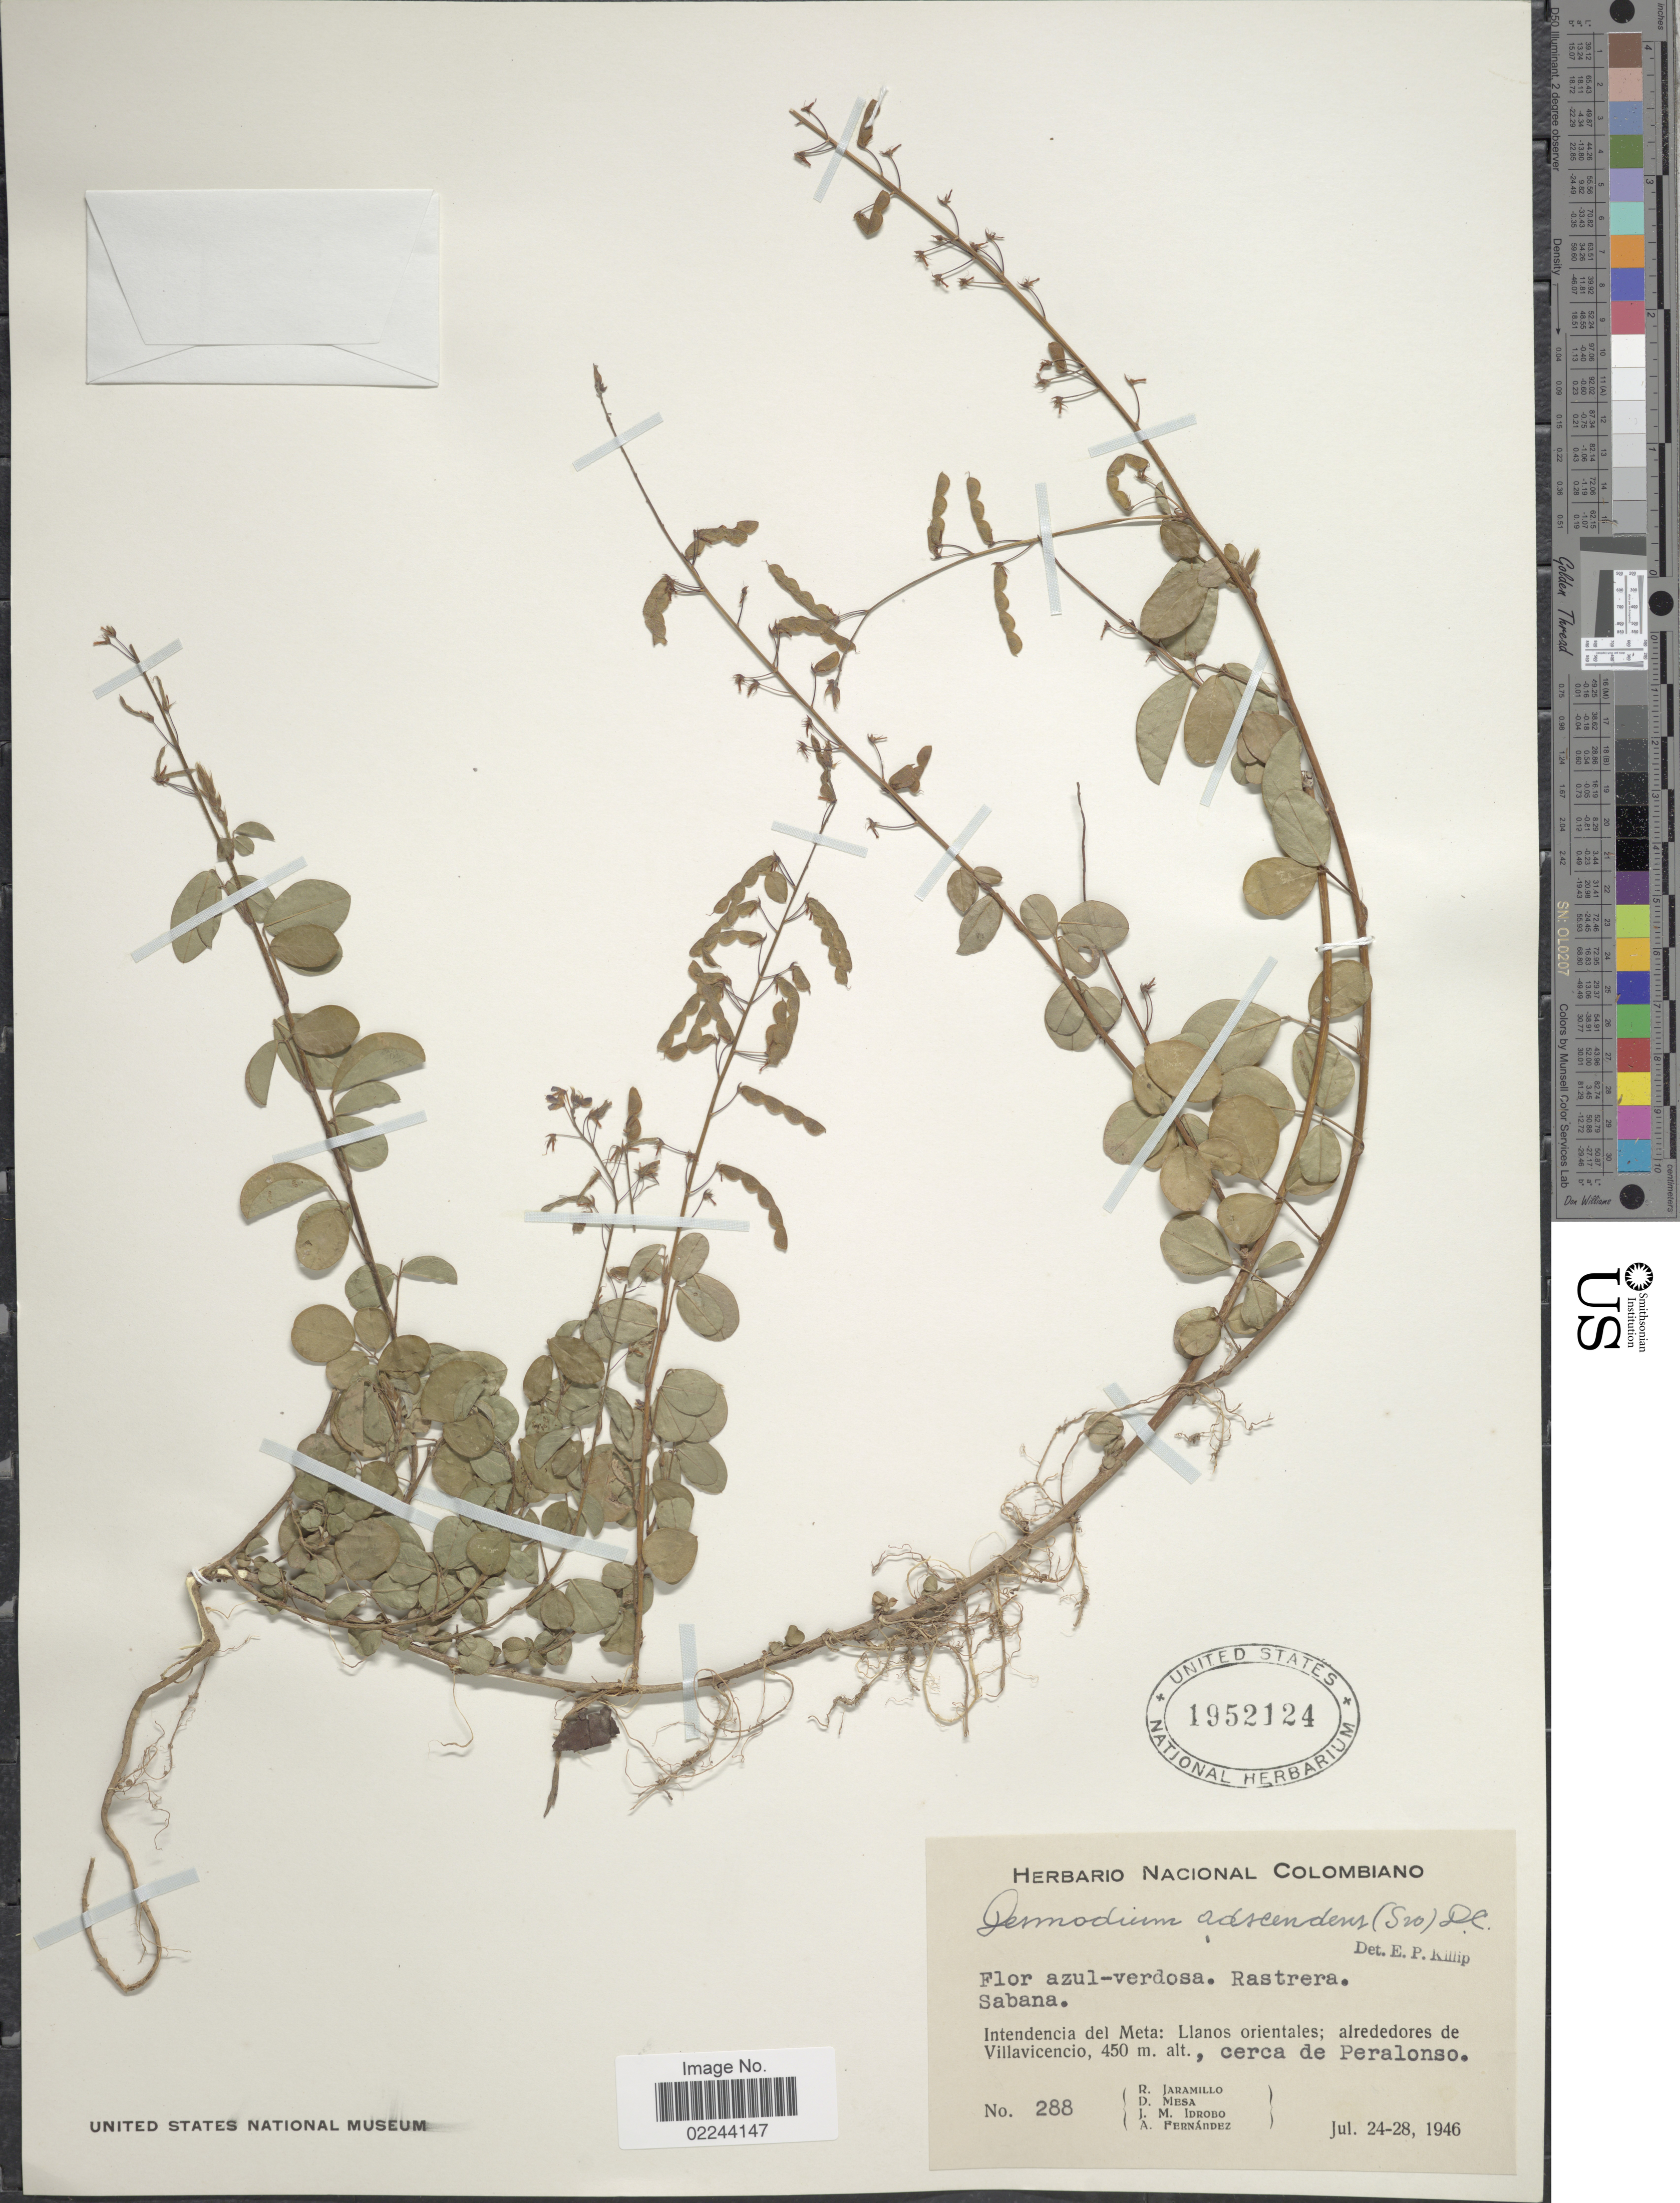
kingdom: Plantae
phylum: Tracheophyta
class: Magnoliopsida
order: Fabales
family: Fabaceae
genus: Grona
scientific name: Grona adscendens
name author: (Sw.) H. Ohashi & K. Ohashi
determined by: Strong, Mark T., (BOT), Smithsonian Institution - National Museum of Natural History (UNITED STATES)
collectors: R. Jaramillo M., D. Mesa, J. M. Idrobo & A. Fernández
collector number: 288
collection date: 1946-07-24/1946-07-28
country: Colombia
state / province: Meta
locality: Saba, Intendencia del Meta: Llanos orientales; alrededores de Villavicencio, cerca de Peralonso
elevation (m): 450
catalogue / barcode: US 1952124